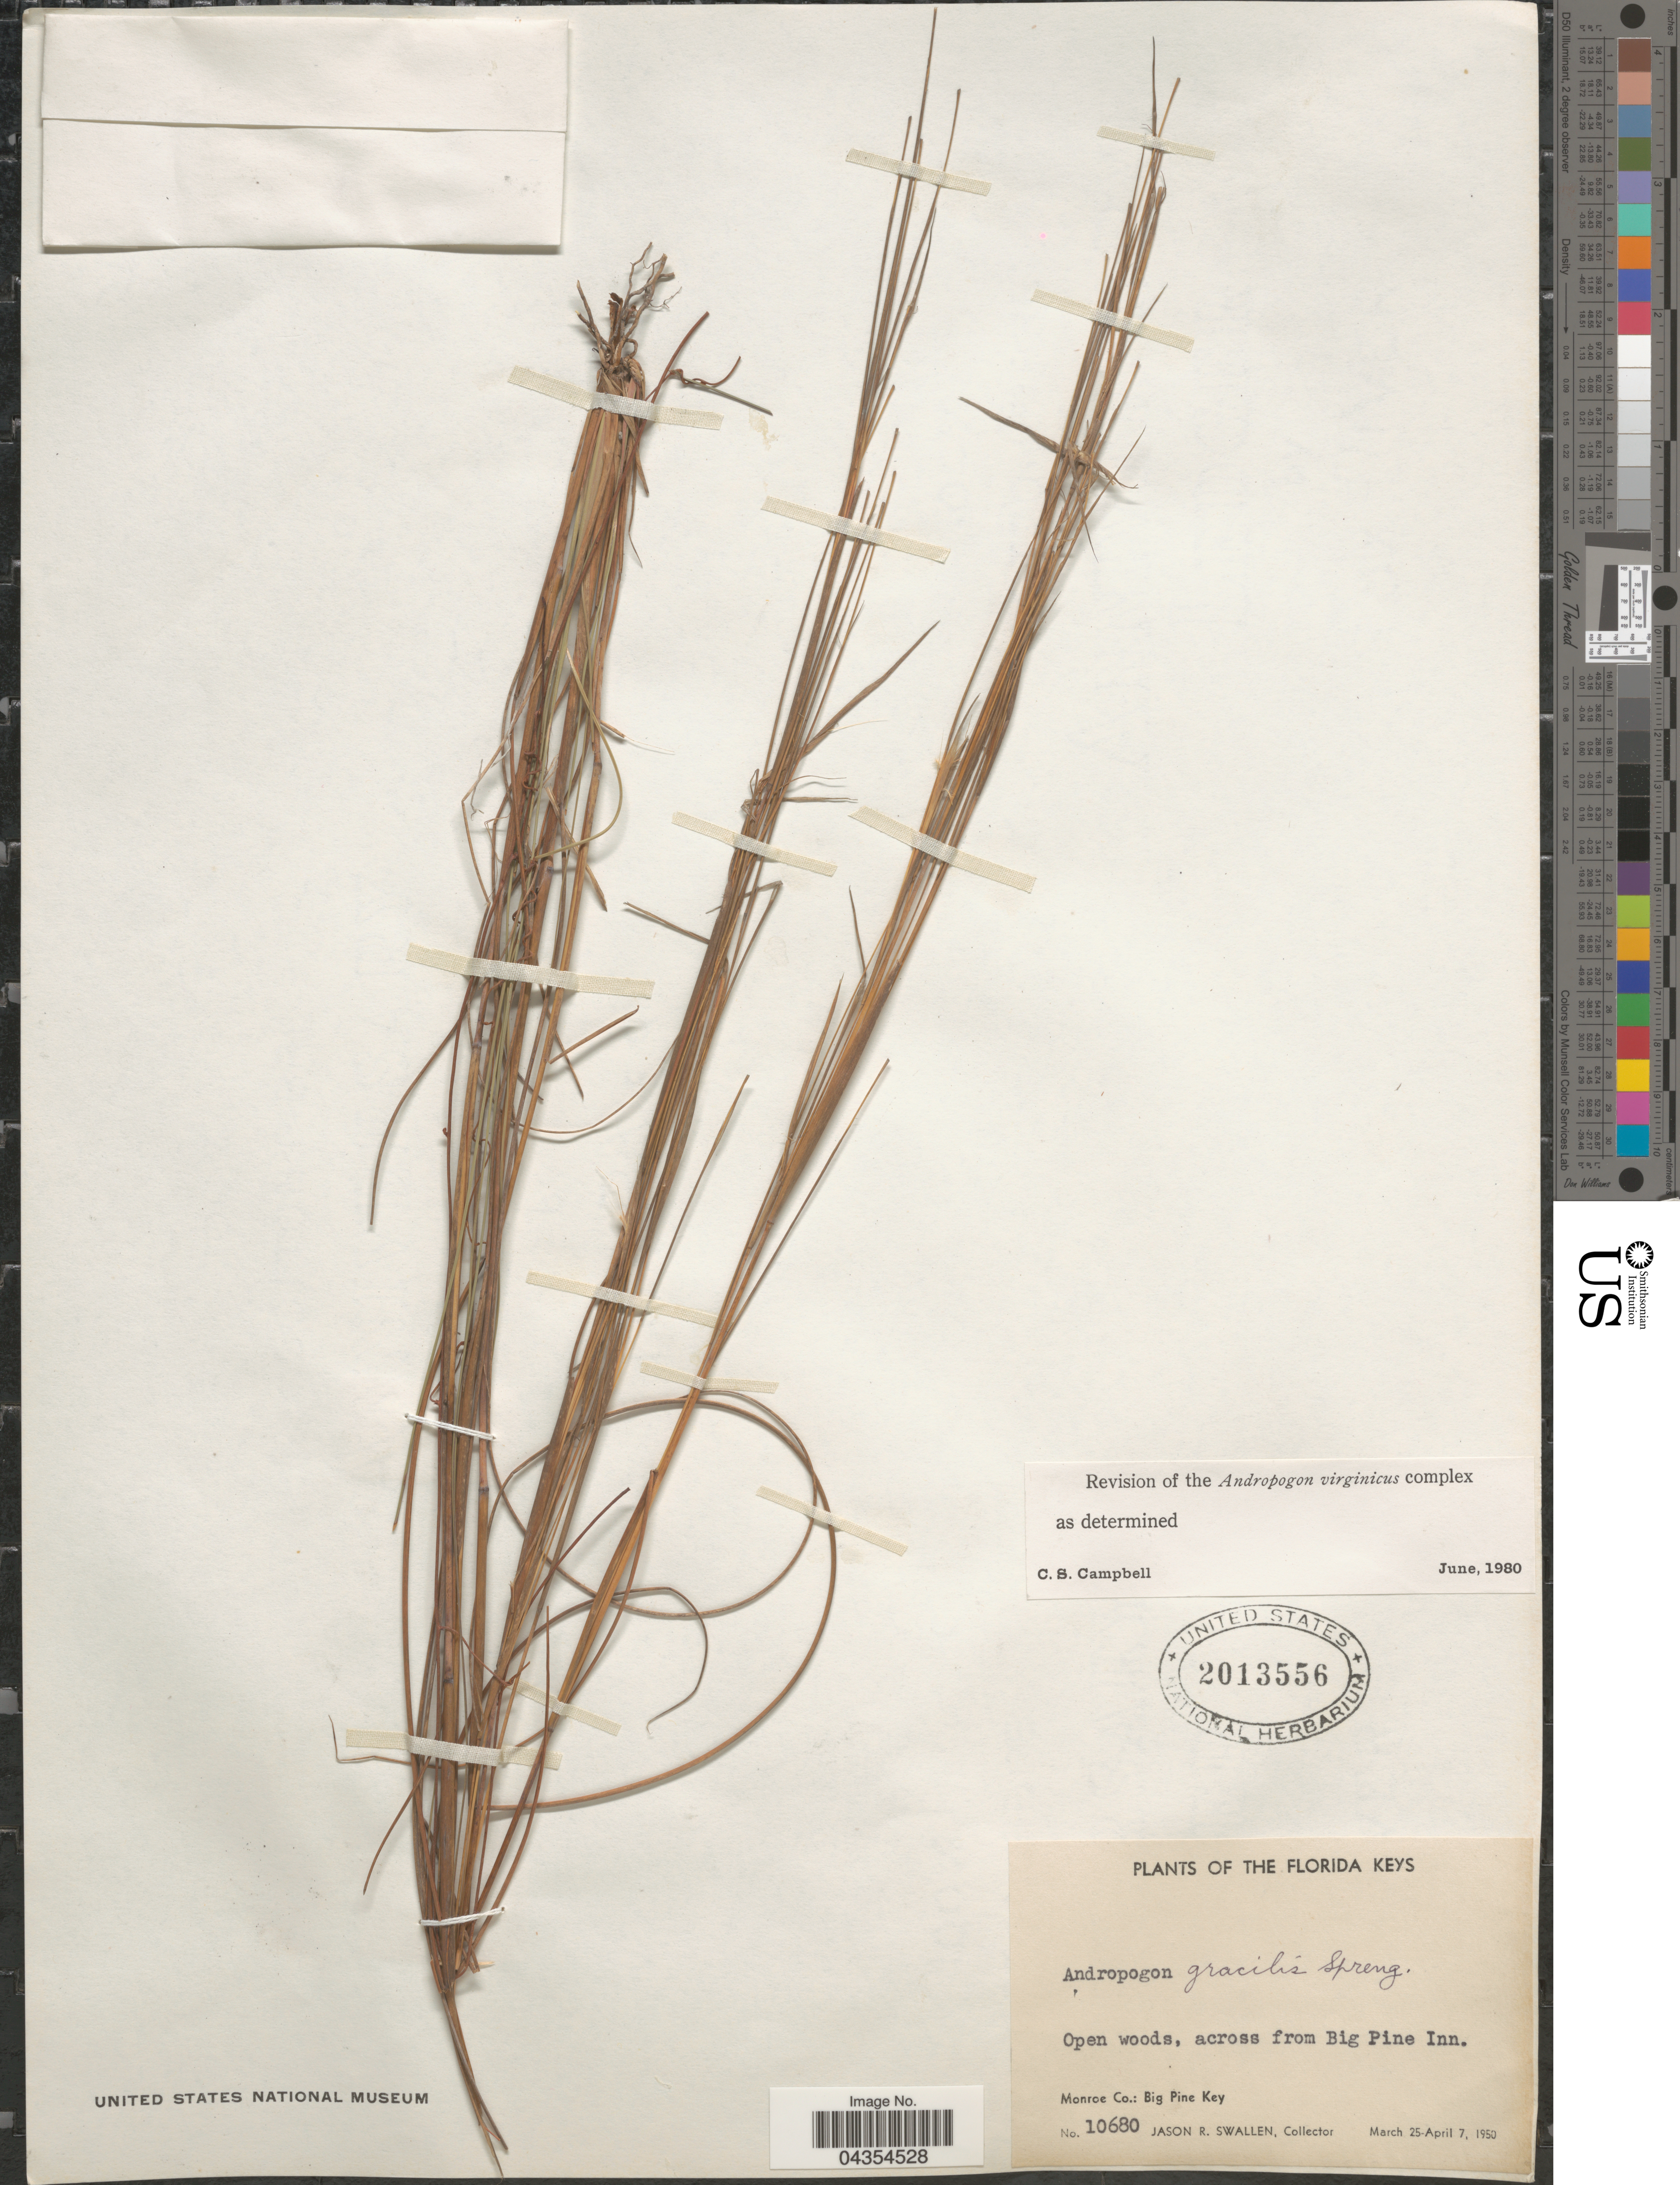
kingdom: Plantae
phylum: Tracheophyta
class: Liliopsida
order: Poales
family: Poaceae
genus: Schizachyrium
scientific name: Schizachyrium gracile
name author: (Spreng.) Nash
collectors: J. R. Swallen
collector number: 10680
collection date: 1950-03-25/1950-04-07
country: United States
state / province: Florida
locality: The Florida Keys. Open woods, across from Big Pine Inn. Monroe Co.: Big Pine Key.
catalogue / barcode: US 2013556